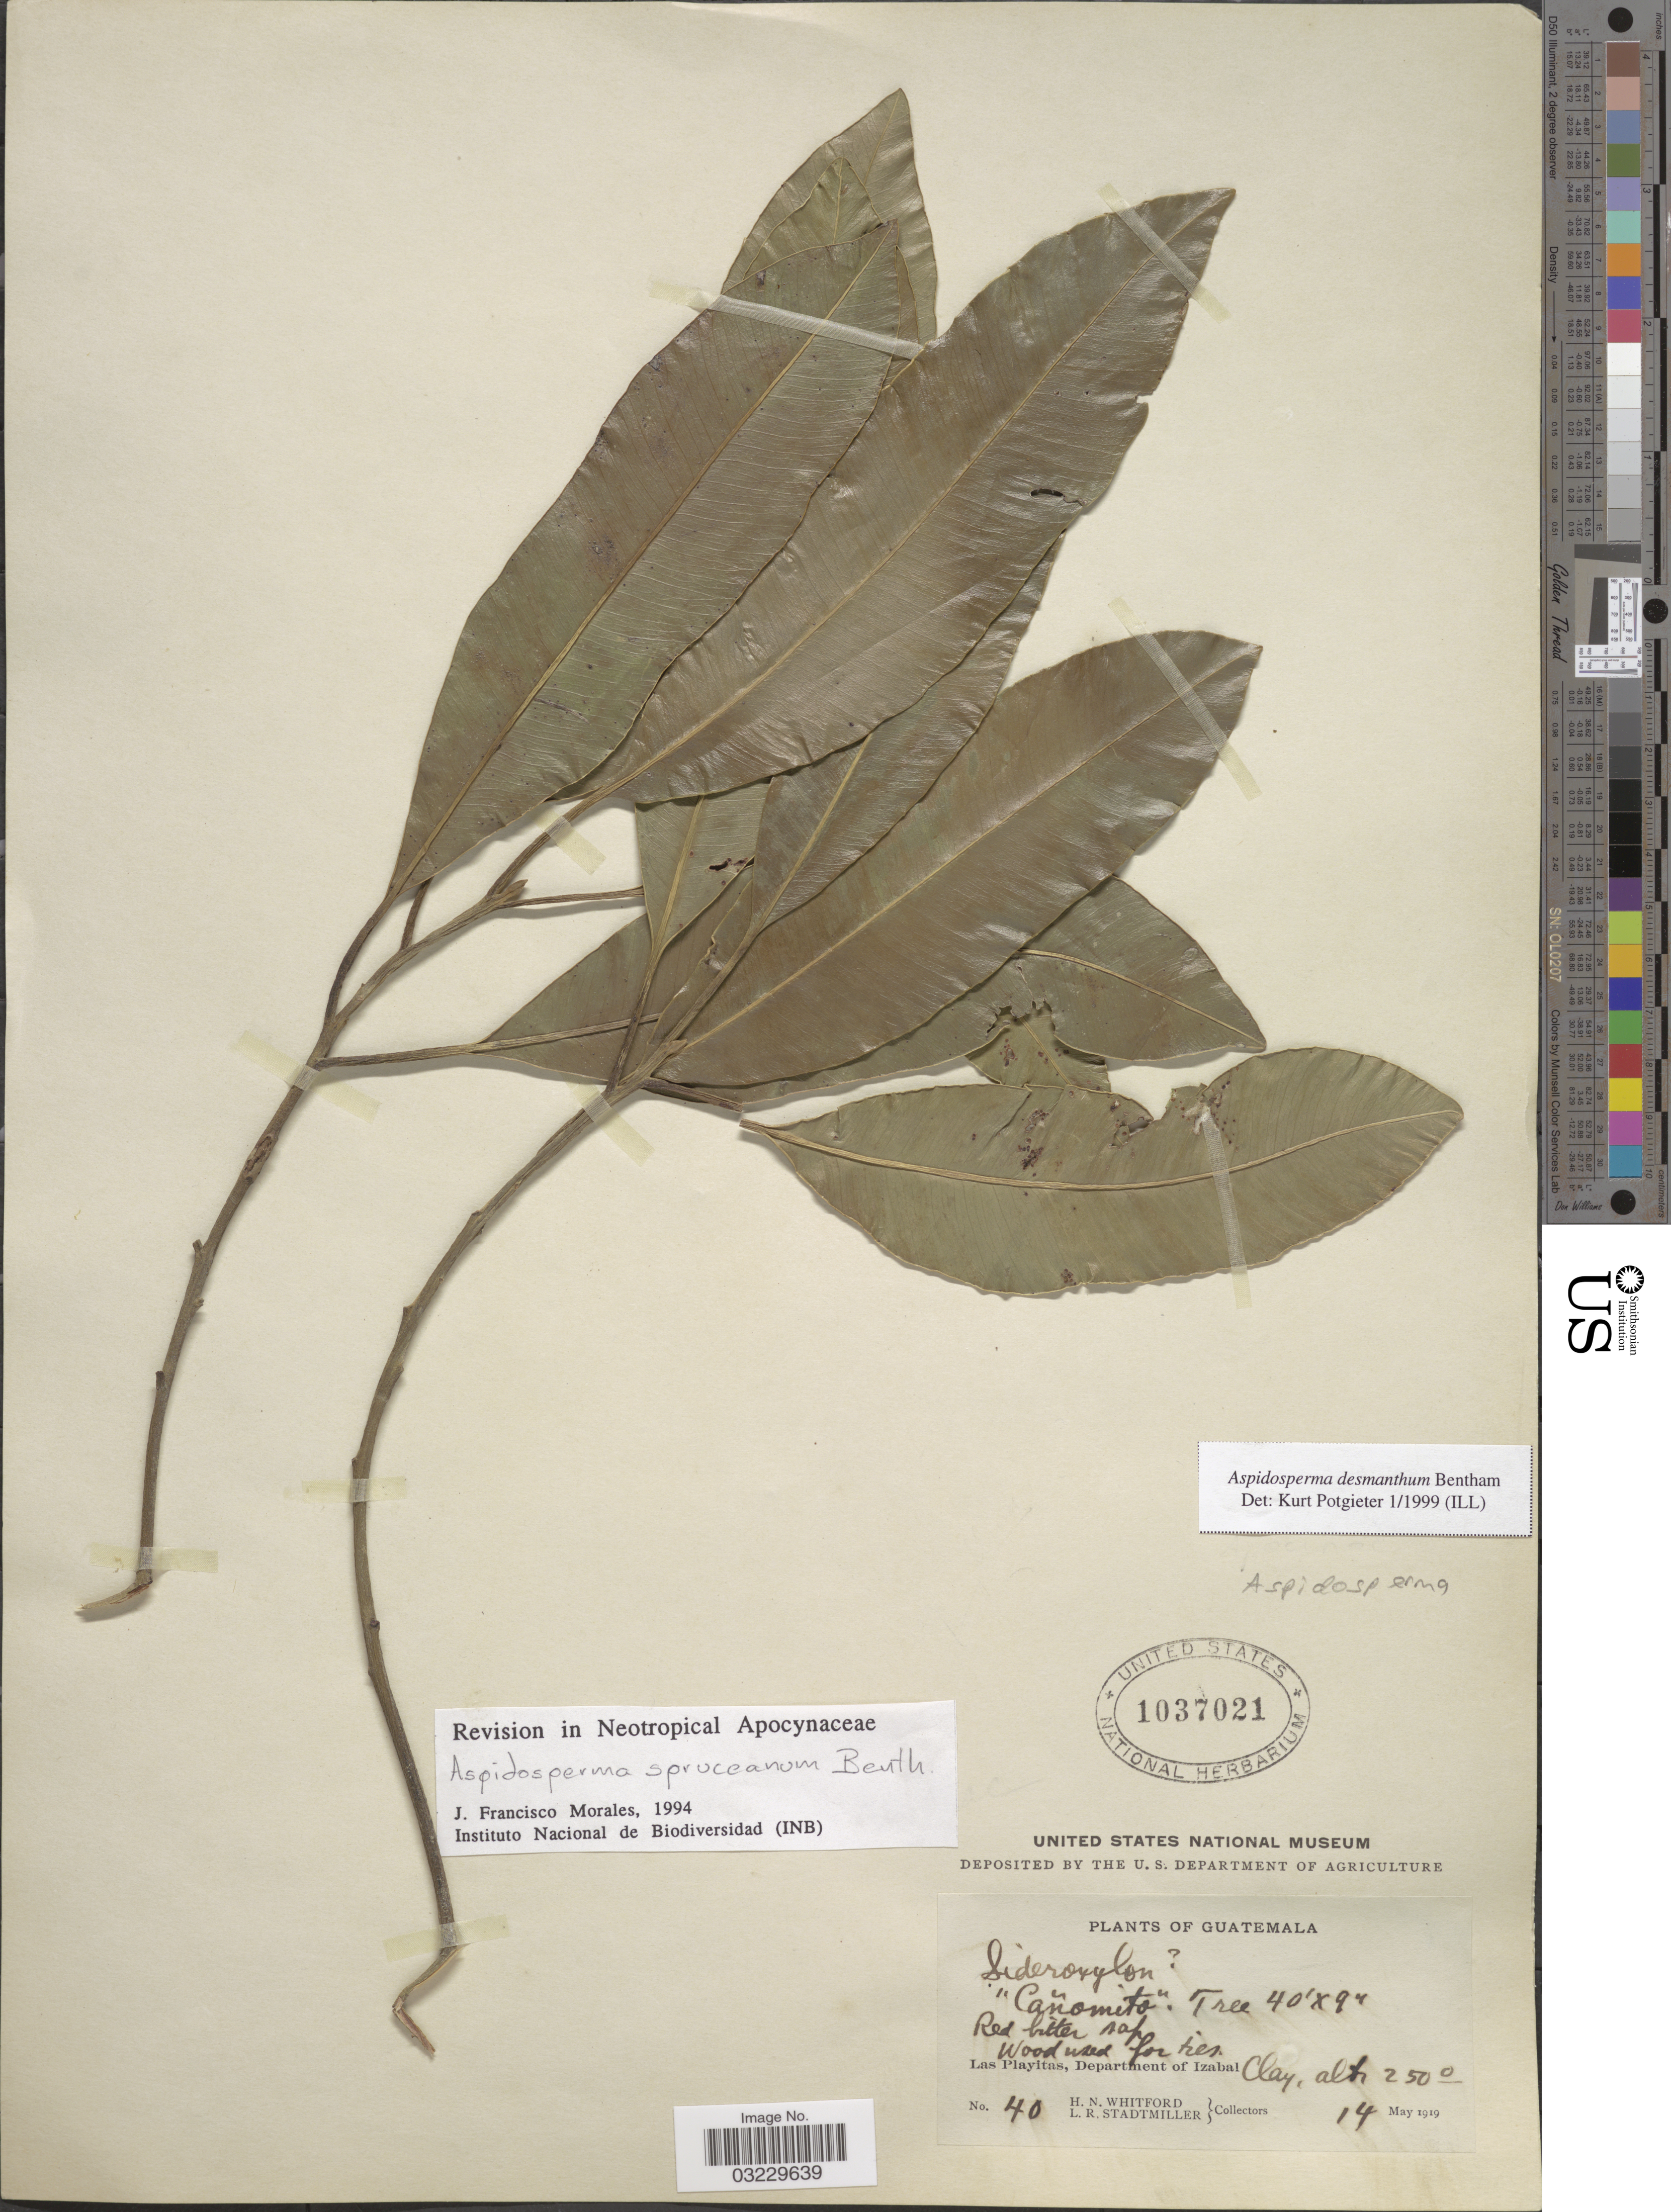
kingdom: Plantae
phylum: Tracheophyta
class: Magnoliopsida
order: Gentianales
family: Apocynaceae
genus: Aspidosperma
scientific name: Aspidosperma desmanthum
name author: Benth. ex Müll. Arg.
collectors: H. N. Whitford & L. Stadtmiller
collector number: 40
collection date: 1919-05-14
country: Guatemala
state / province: Izabal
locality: Las Playitas, Department of Izabal.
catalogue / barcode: US 1037021